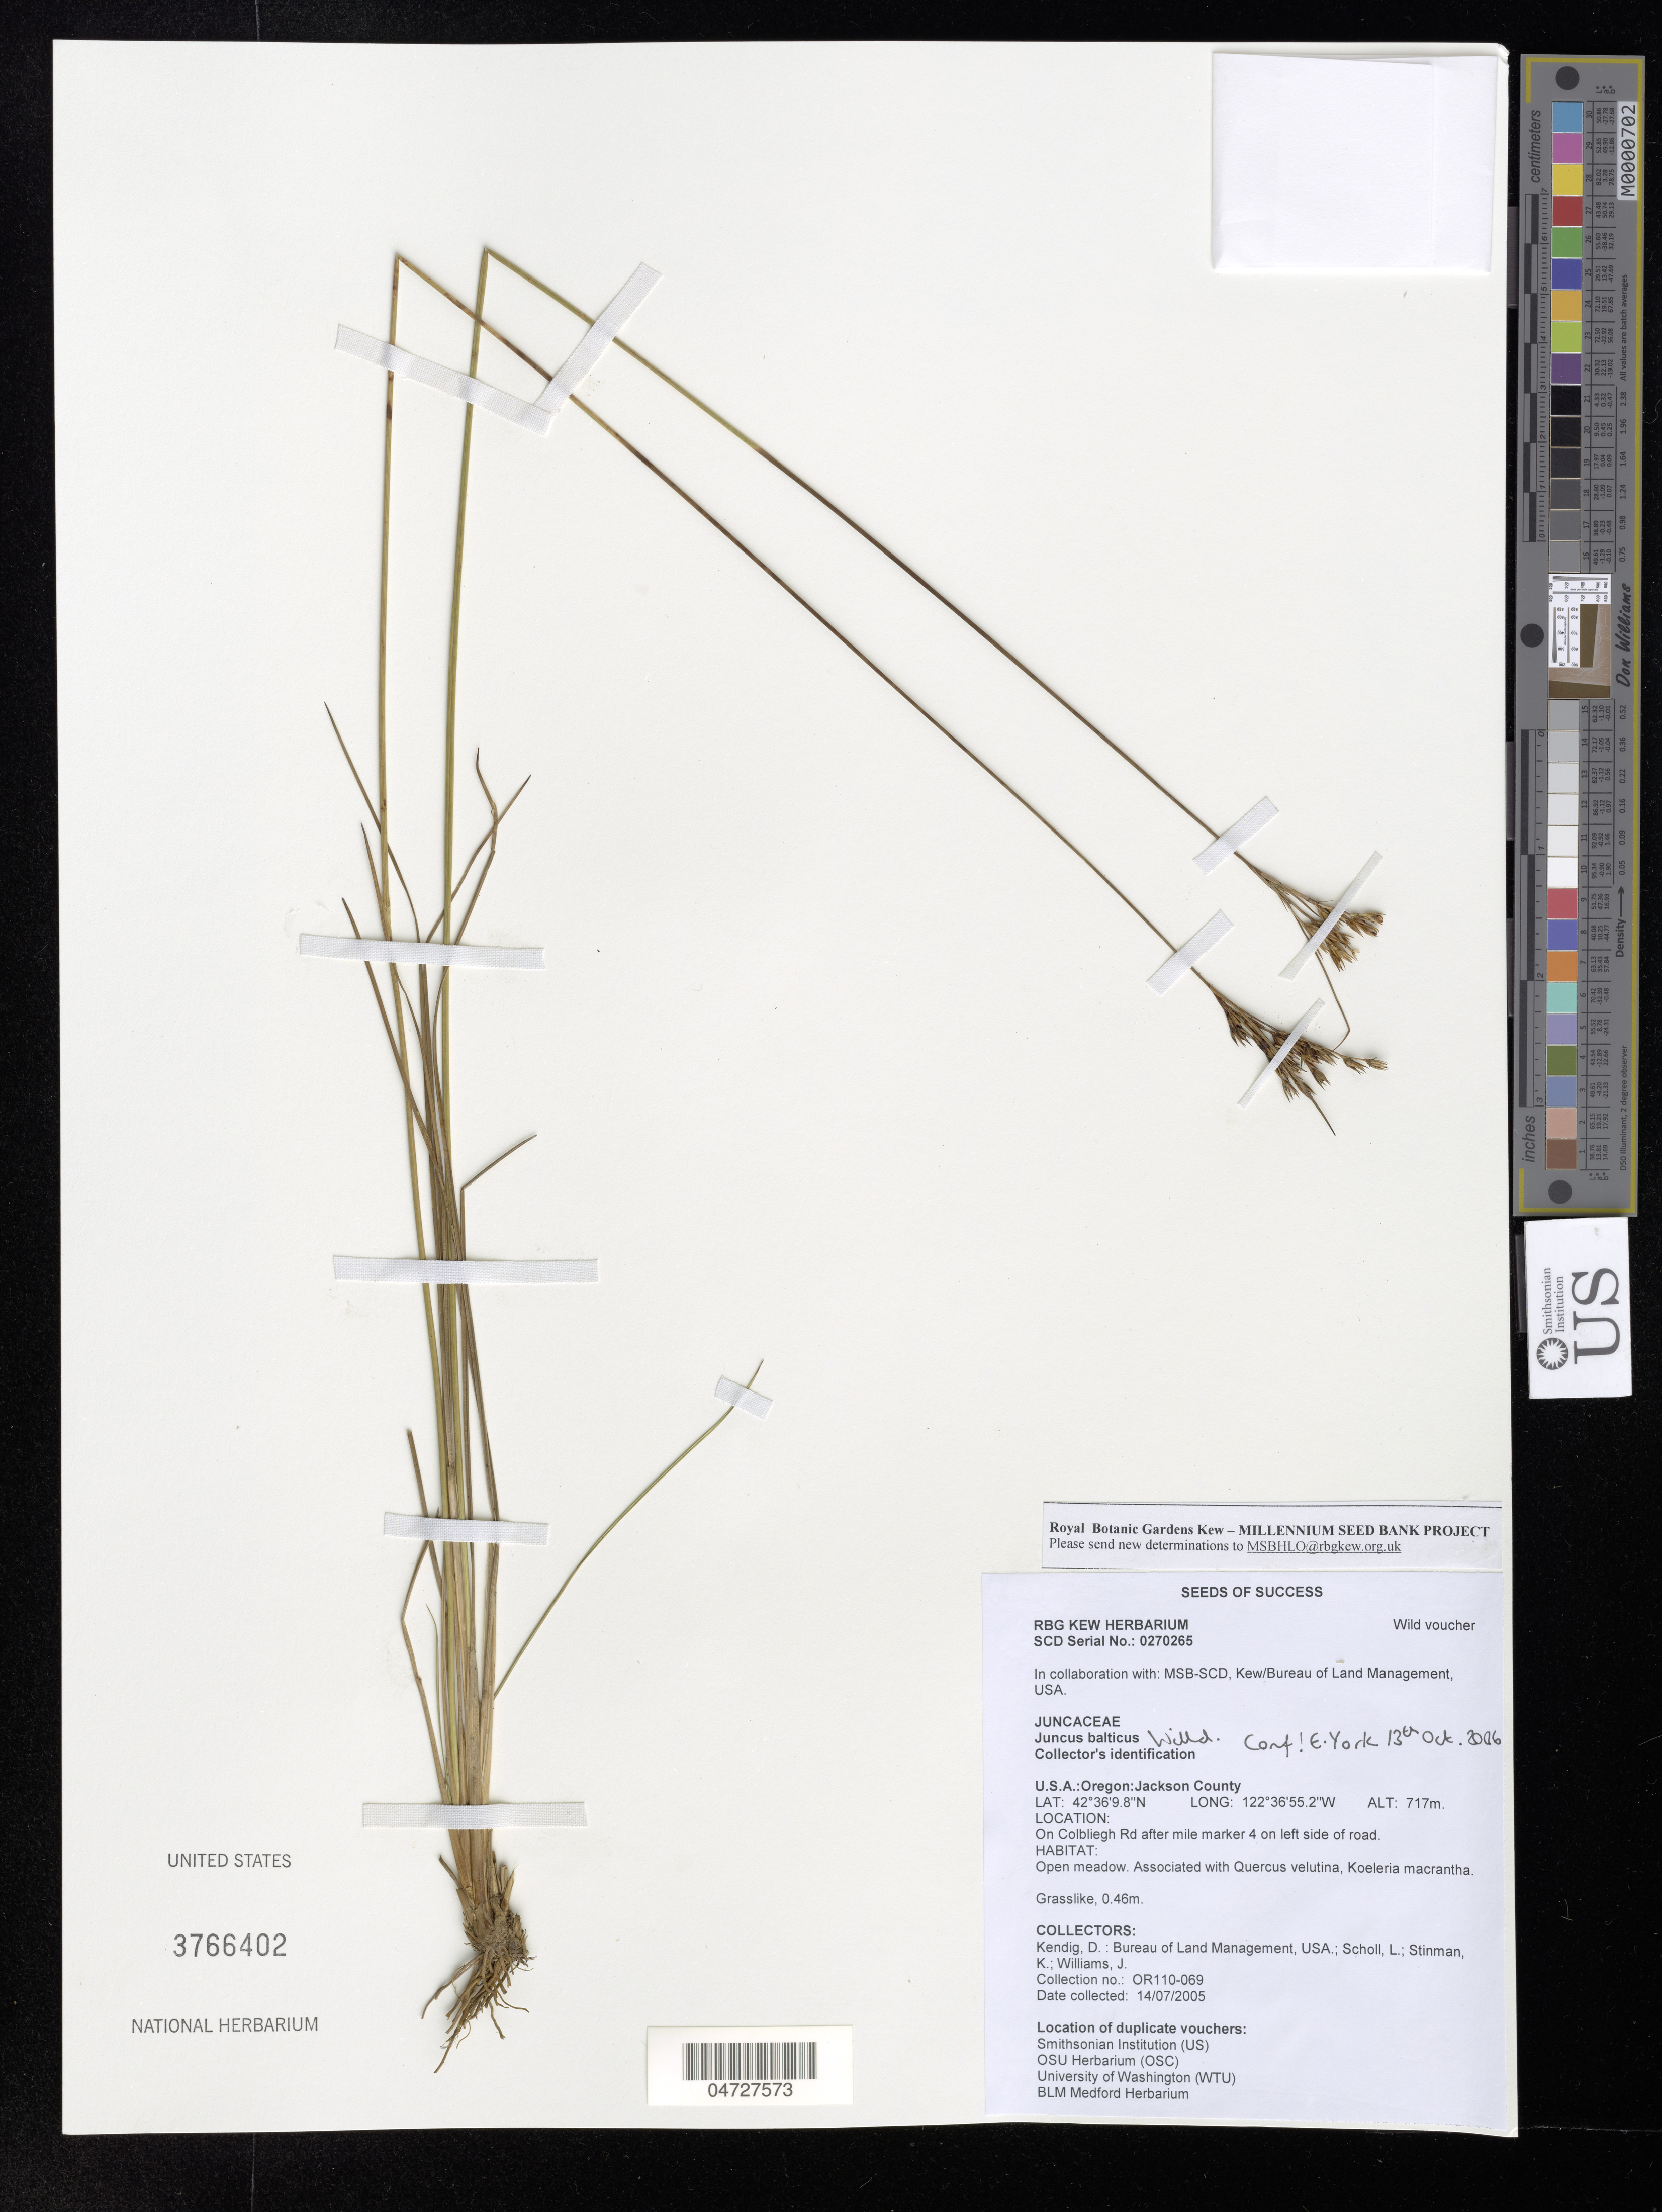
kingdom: Plantae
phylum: Tracheophyta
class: Liliopsida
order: Poales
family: Juncaceae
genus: Juncus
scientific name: Juncus balticus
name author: Willd.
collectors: D. Kendig, L. Scholl, K. Stinman & J. Williams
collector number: OR110-069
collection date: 2005-07-14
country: United States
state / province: Oregon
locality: Jackson County. On Colbliegh Rd after mile marker 4 on left side of road.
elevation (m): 717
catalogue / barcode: US 3766402